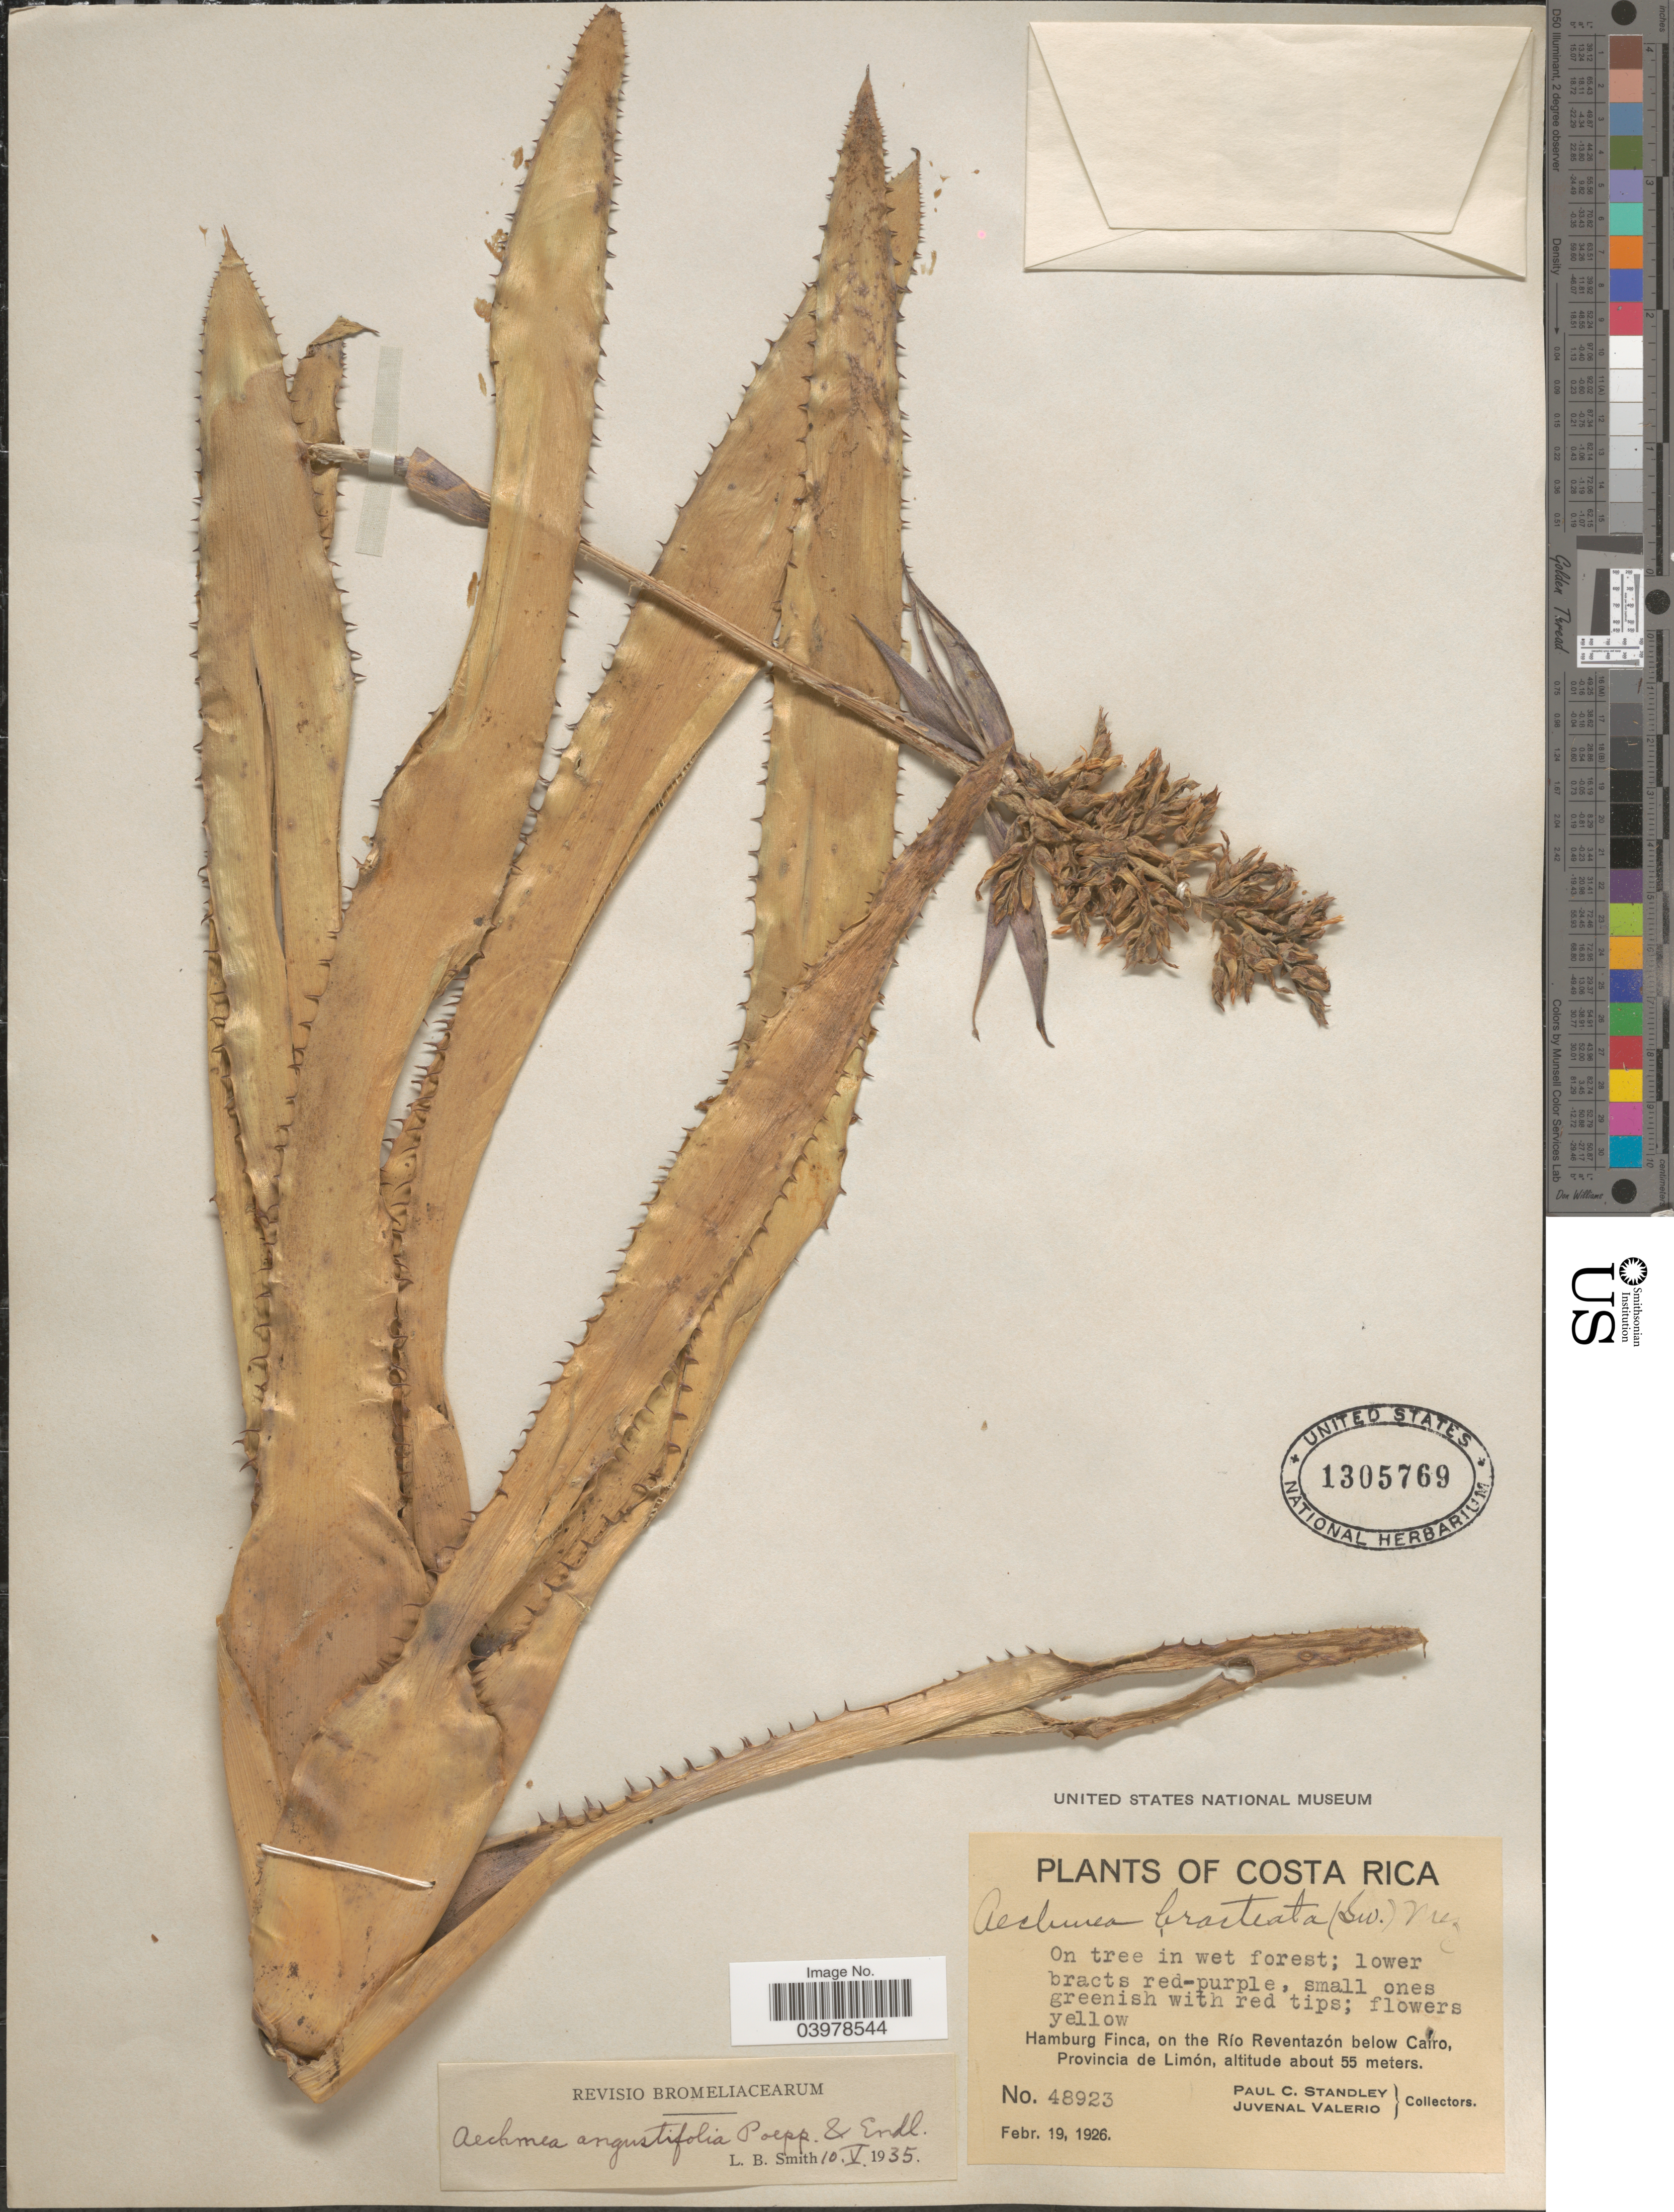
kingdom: Plantae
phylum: Tracheophyta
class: Liliopsida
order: Poales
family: Bromeliaceae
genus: Aechmea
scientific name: Aechmea angustifolia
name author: Poepp. & Endl.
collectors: P. C. Standley & J. Valerio R.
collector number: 48923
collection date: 1926-02-19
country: Costa Rica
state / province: Limón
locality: Hamburg Finca, on the Río Reventazón below Cairo.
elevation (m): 55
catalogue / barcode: US 1305769